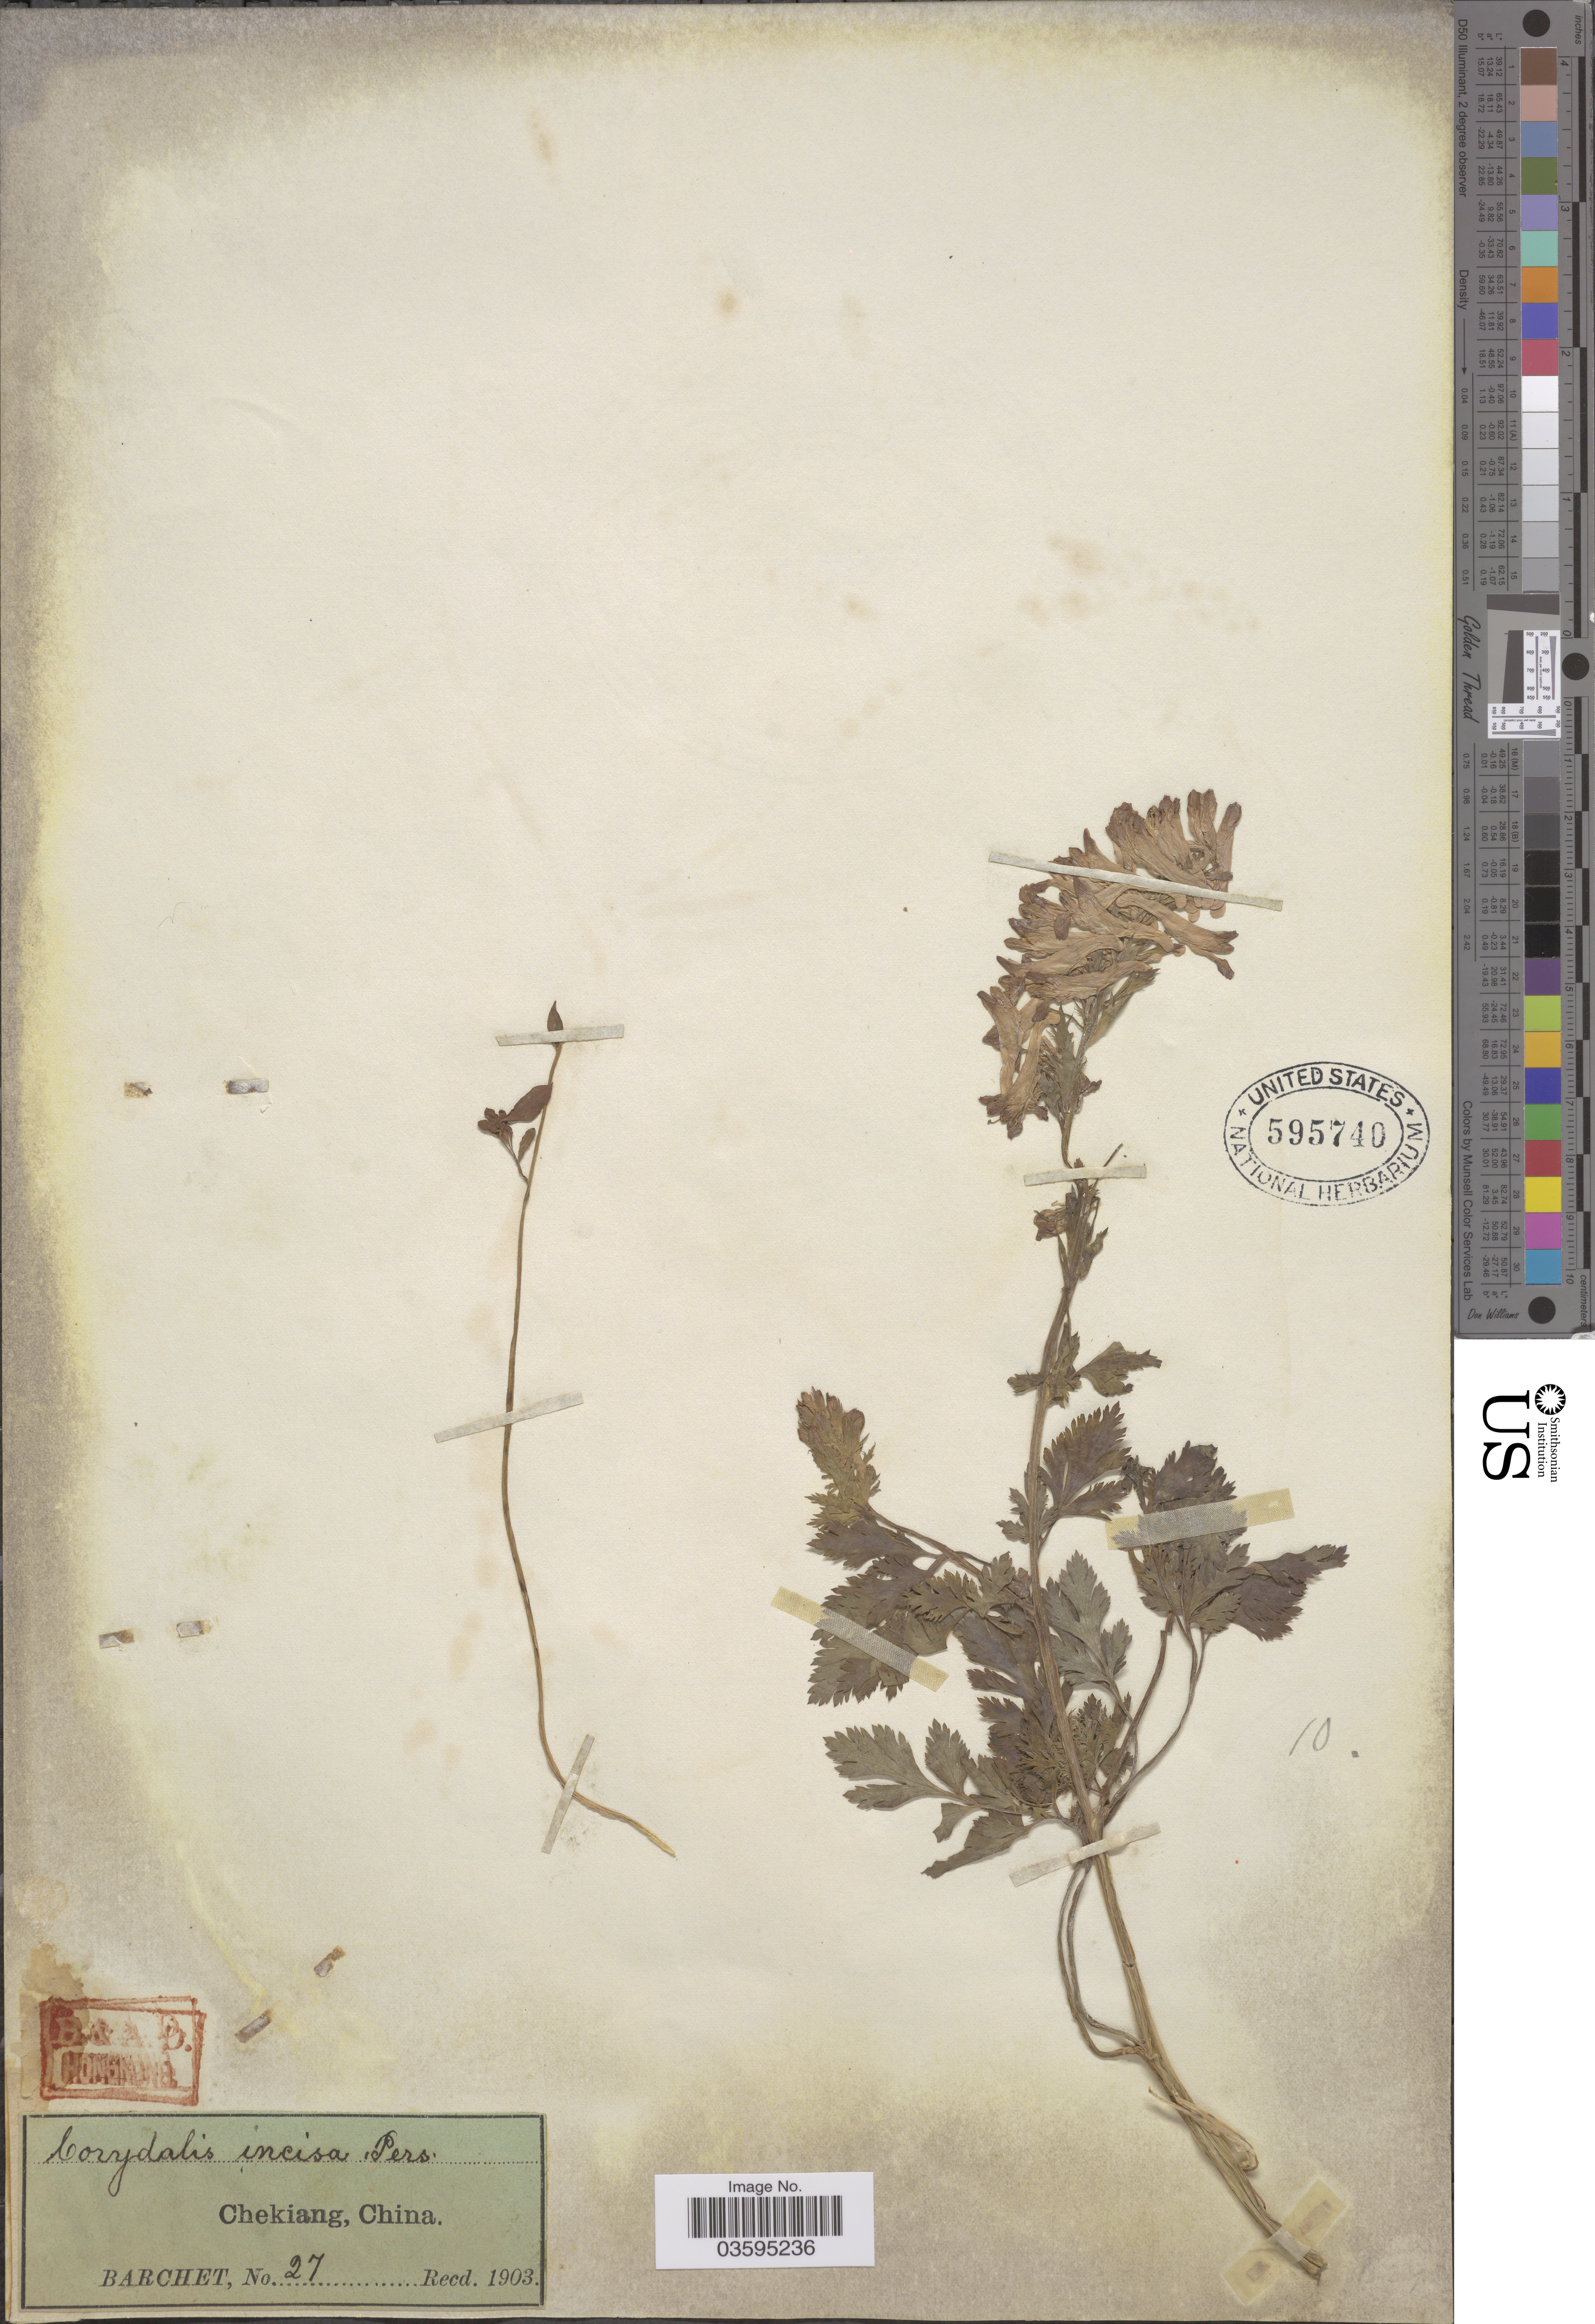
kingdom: Plantae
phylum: Tracheophyta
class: Magnoliopsida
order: Ranunculales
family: Papaveraceae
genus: Corydalis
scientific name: Corydalis incisa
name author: (Thunb.) Pers.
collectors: Barchet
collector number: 27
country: China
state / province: Zhejiang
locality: Chekiang.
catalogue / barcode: US 595740